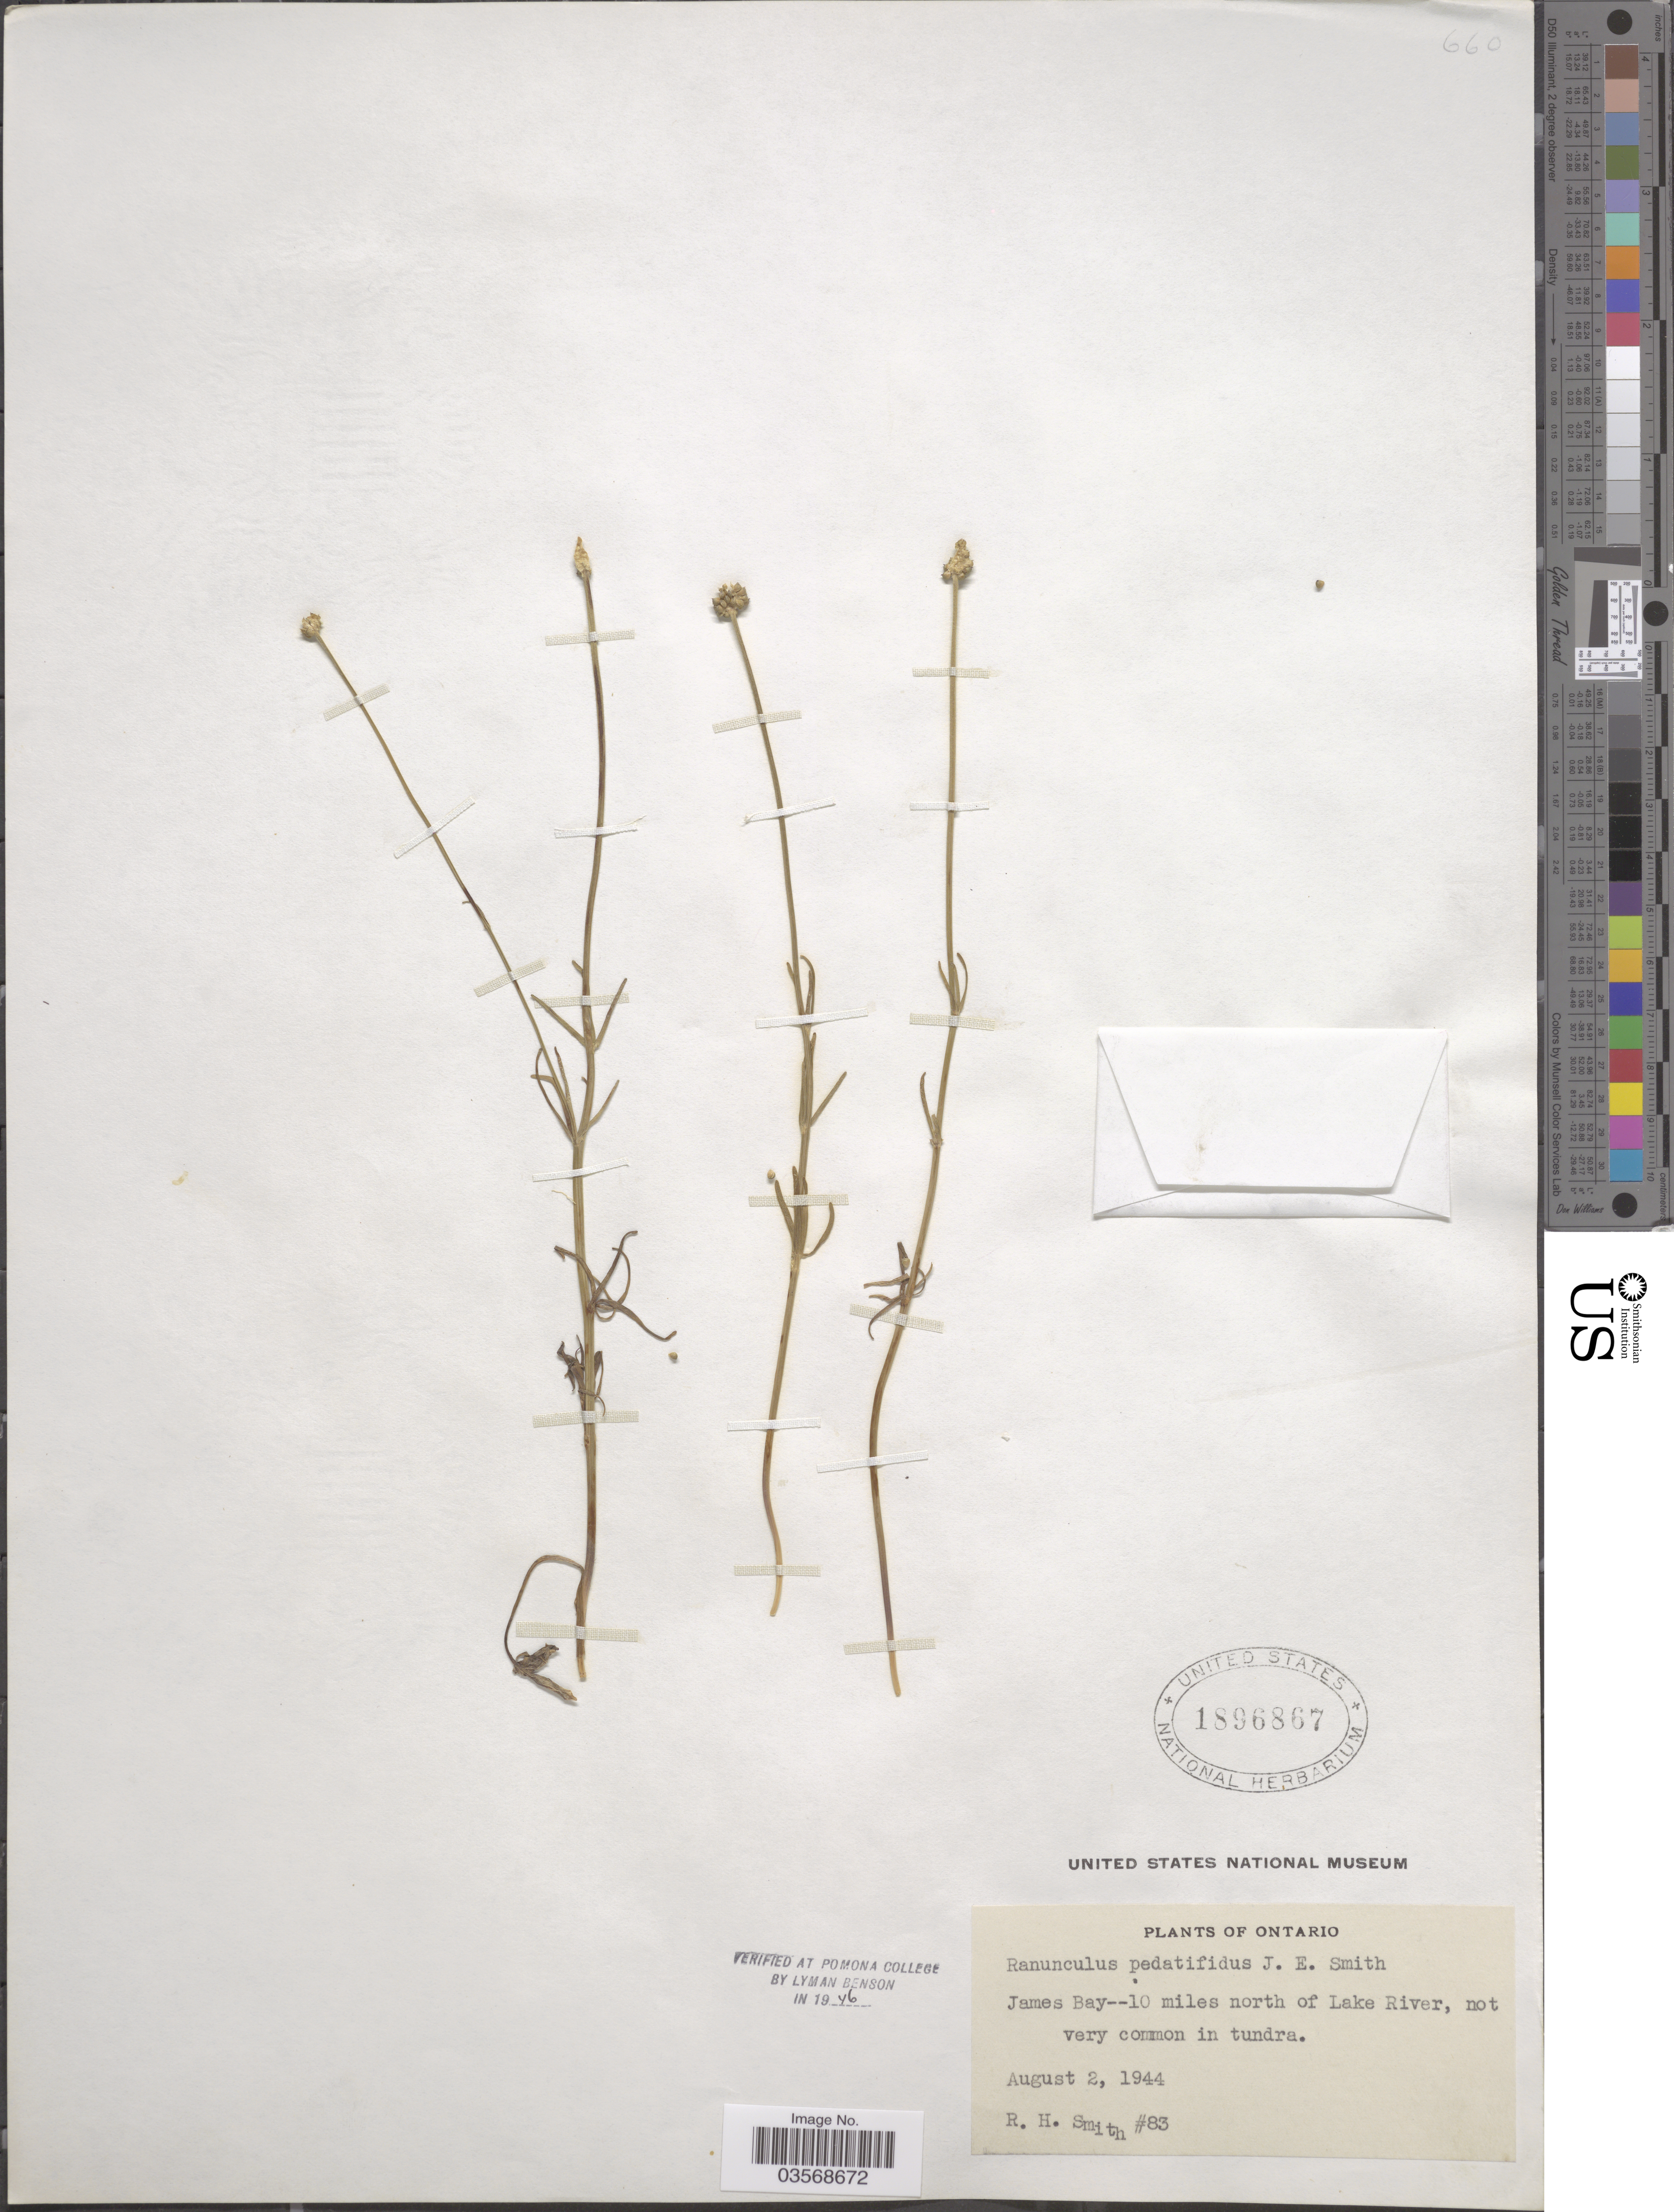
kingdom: Plantae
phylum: Tracheophyta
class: Magnoliopsida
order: Ranunculales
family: Ranunculaceae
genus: Ranunculus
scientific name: Ranunculus pedatifidus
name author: Sm.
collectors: R. H. Smith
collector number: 83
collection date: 1944-08-02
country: Canada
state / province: Ontario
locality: James Bay--10 miles north of Lake River.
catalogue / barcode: US 1896867